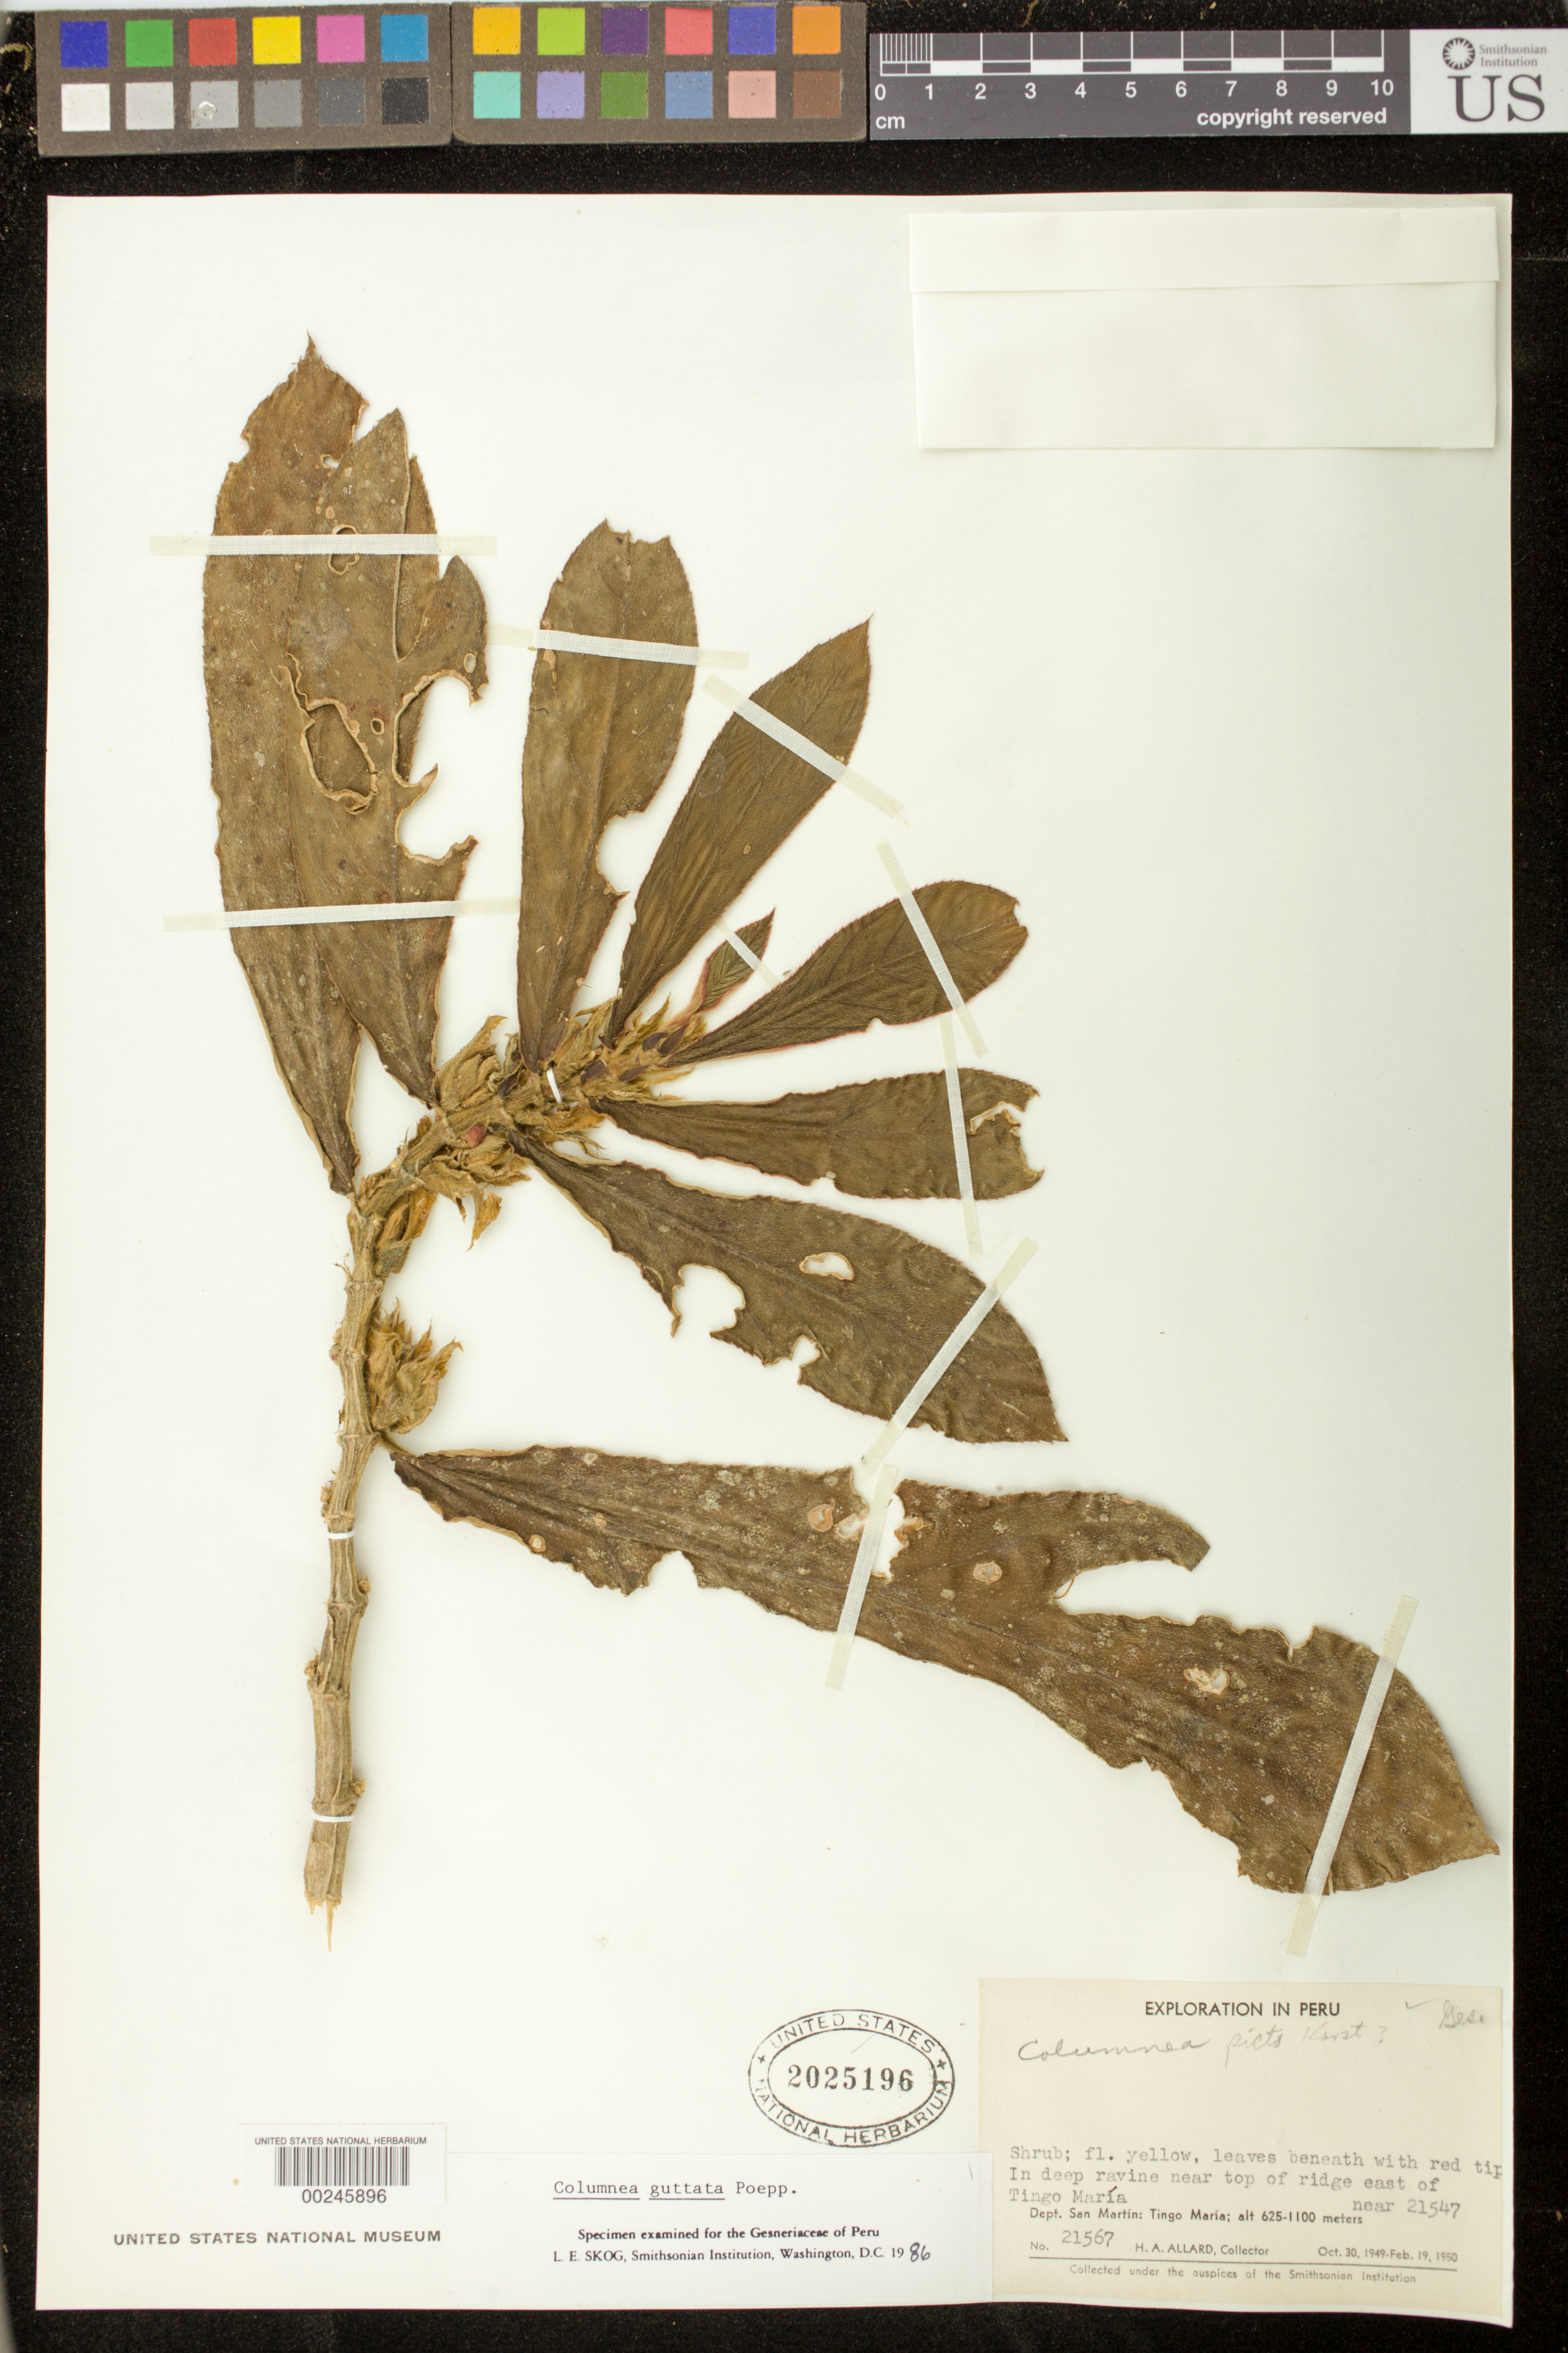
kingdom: Plantae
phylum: Tracheophyta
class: Magnoliopsida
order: Lamiales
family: Gesneriaceae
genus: Columnea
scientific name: Columnea guttata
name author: Poepp.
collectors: H. A. Allard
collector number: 21567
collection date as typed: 1949-50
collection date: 1949/1950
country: Peru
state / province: San Martín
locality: Tingo María; east of Tingo María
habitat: In deep ravine near top of ridge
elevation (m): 625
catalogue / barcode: US 2025196